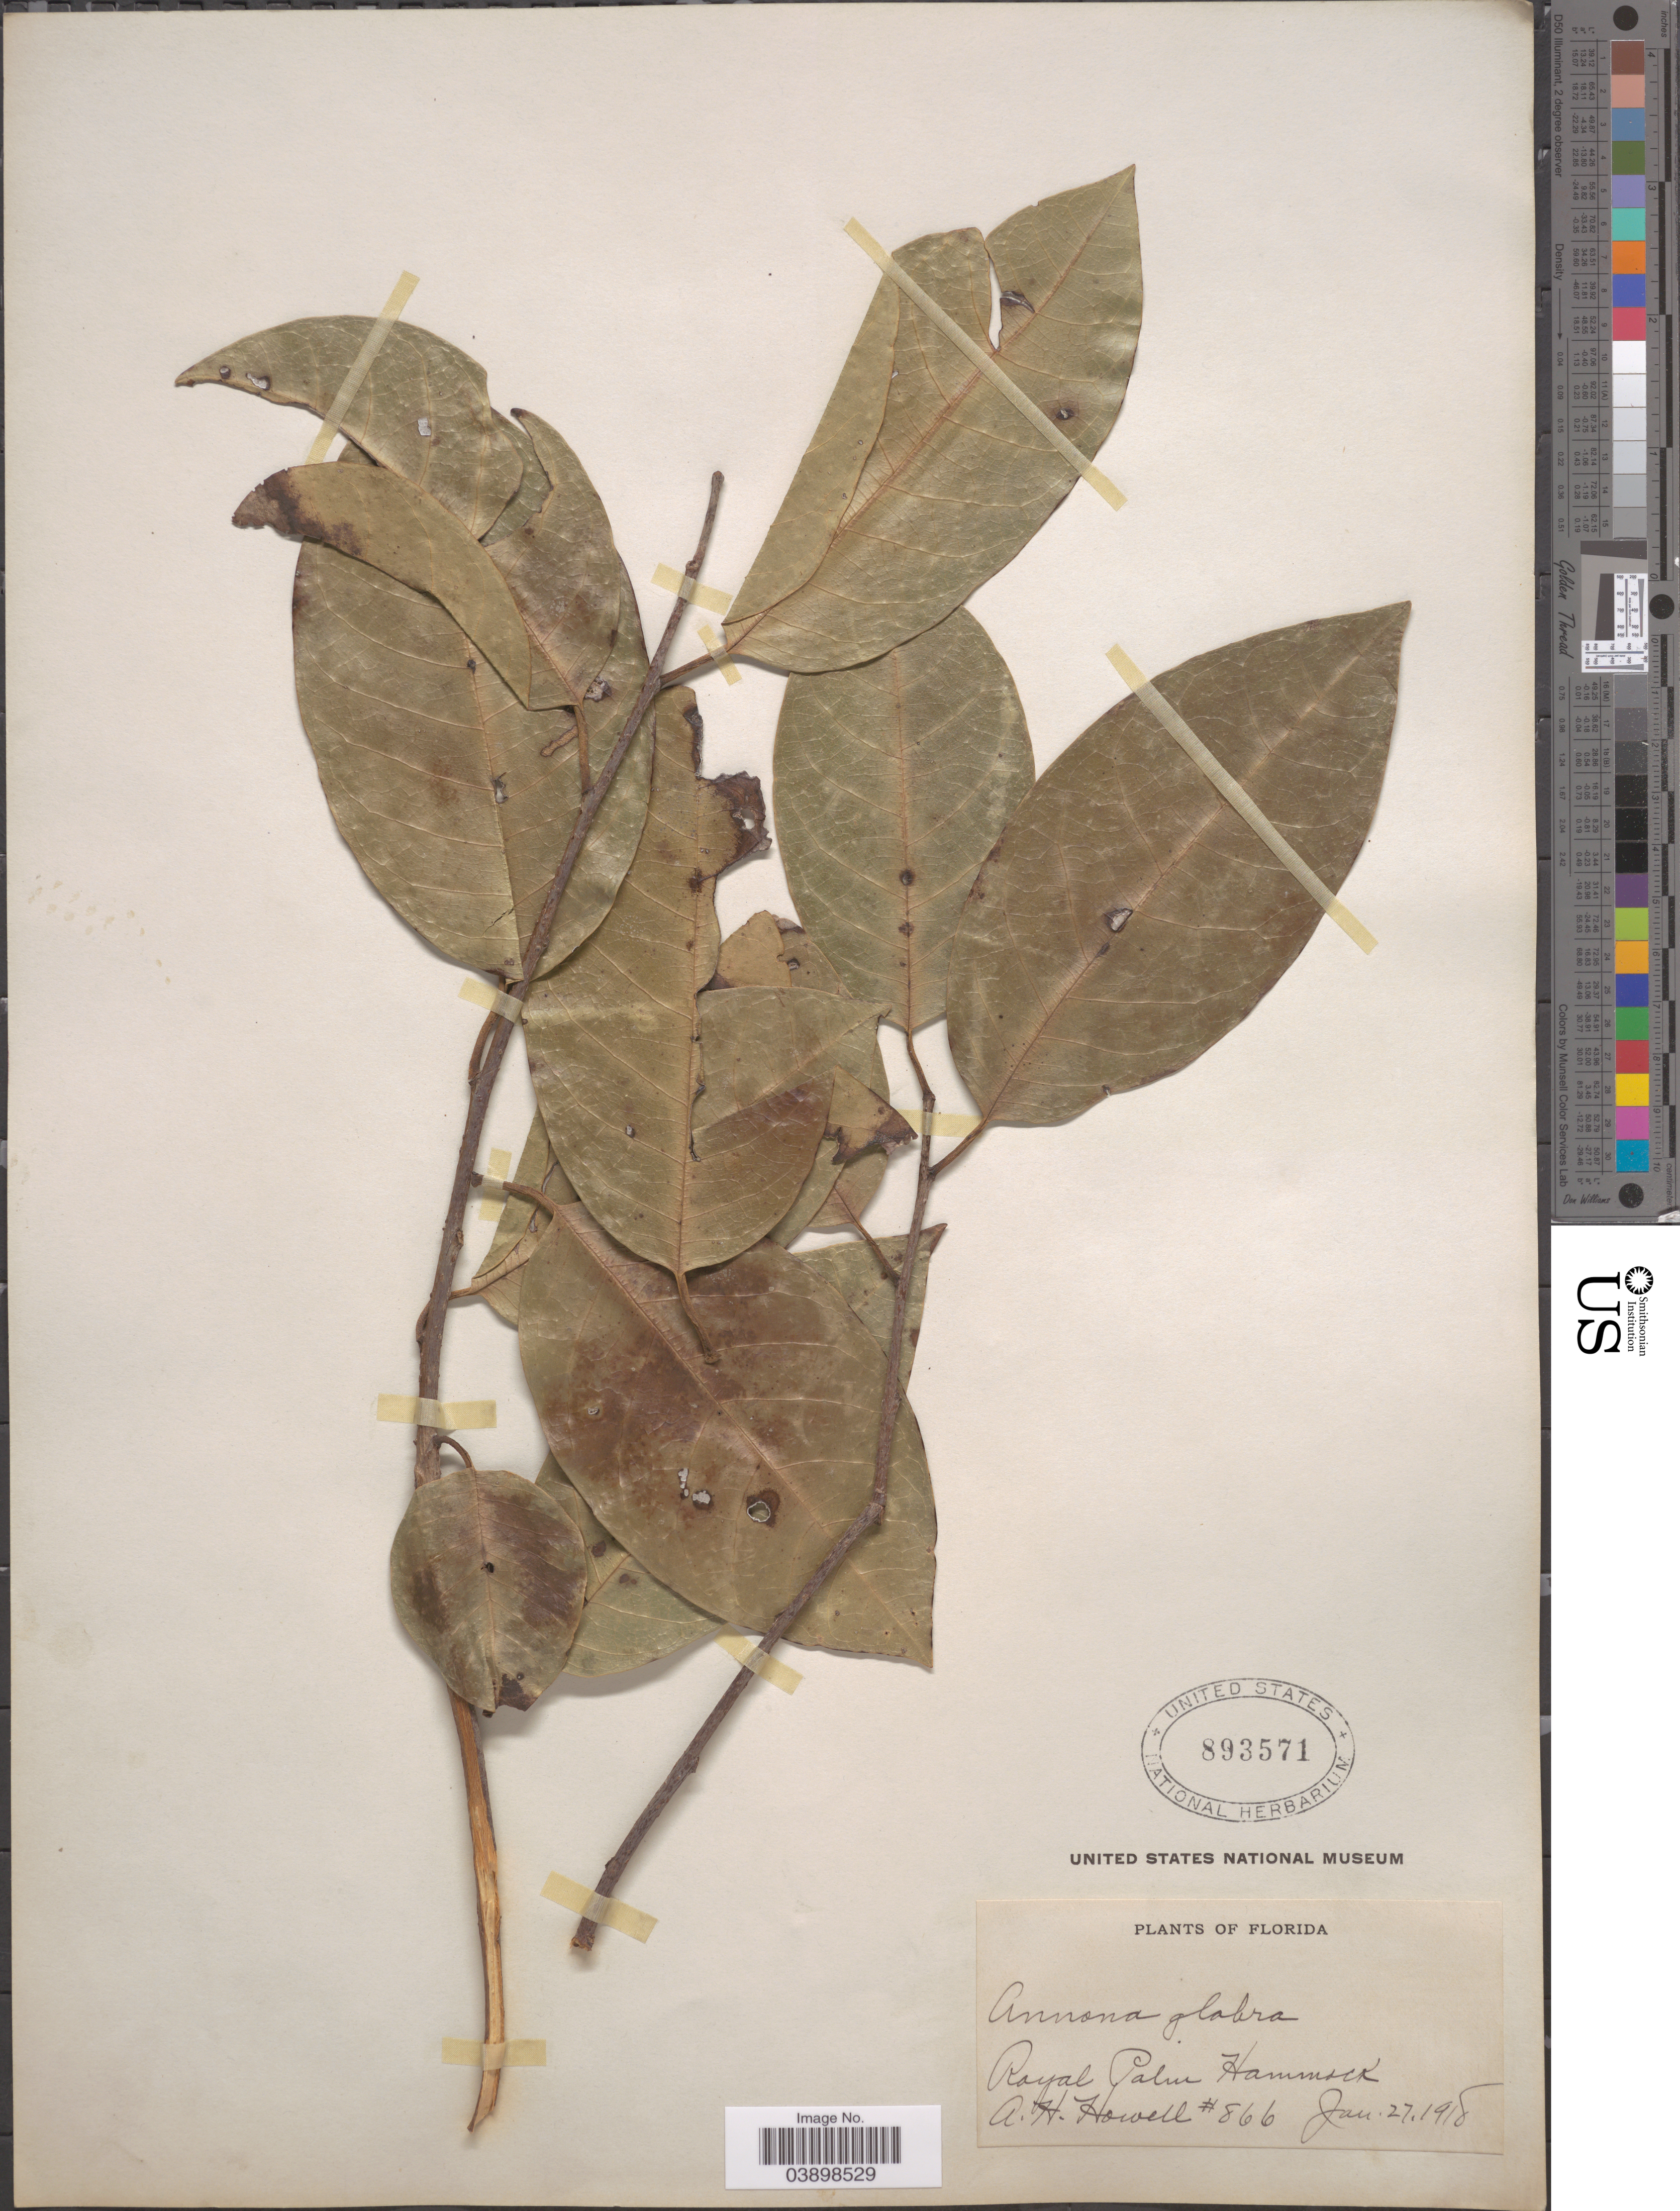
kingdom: Plantae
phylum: Tracheophyta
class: Magnoliopsida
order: Magnoliales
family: Annonaceae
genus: Annona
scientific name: Annona glabra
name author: L.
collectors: A. Howell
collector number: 866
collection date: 1918-01-27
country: United States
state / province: Florida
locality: Royal Palm Hammock.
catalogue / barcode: US 893571